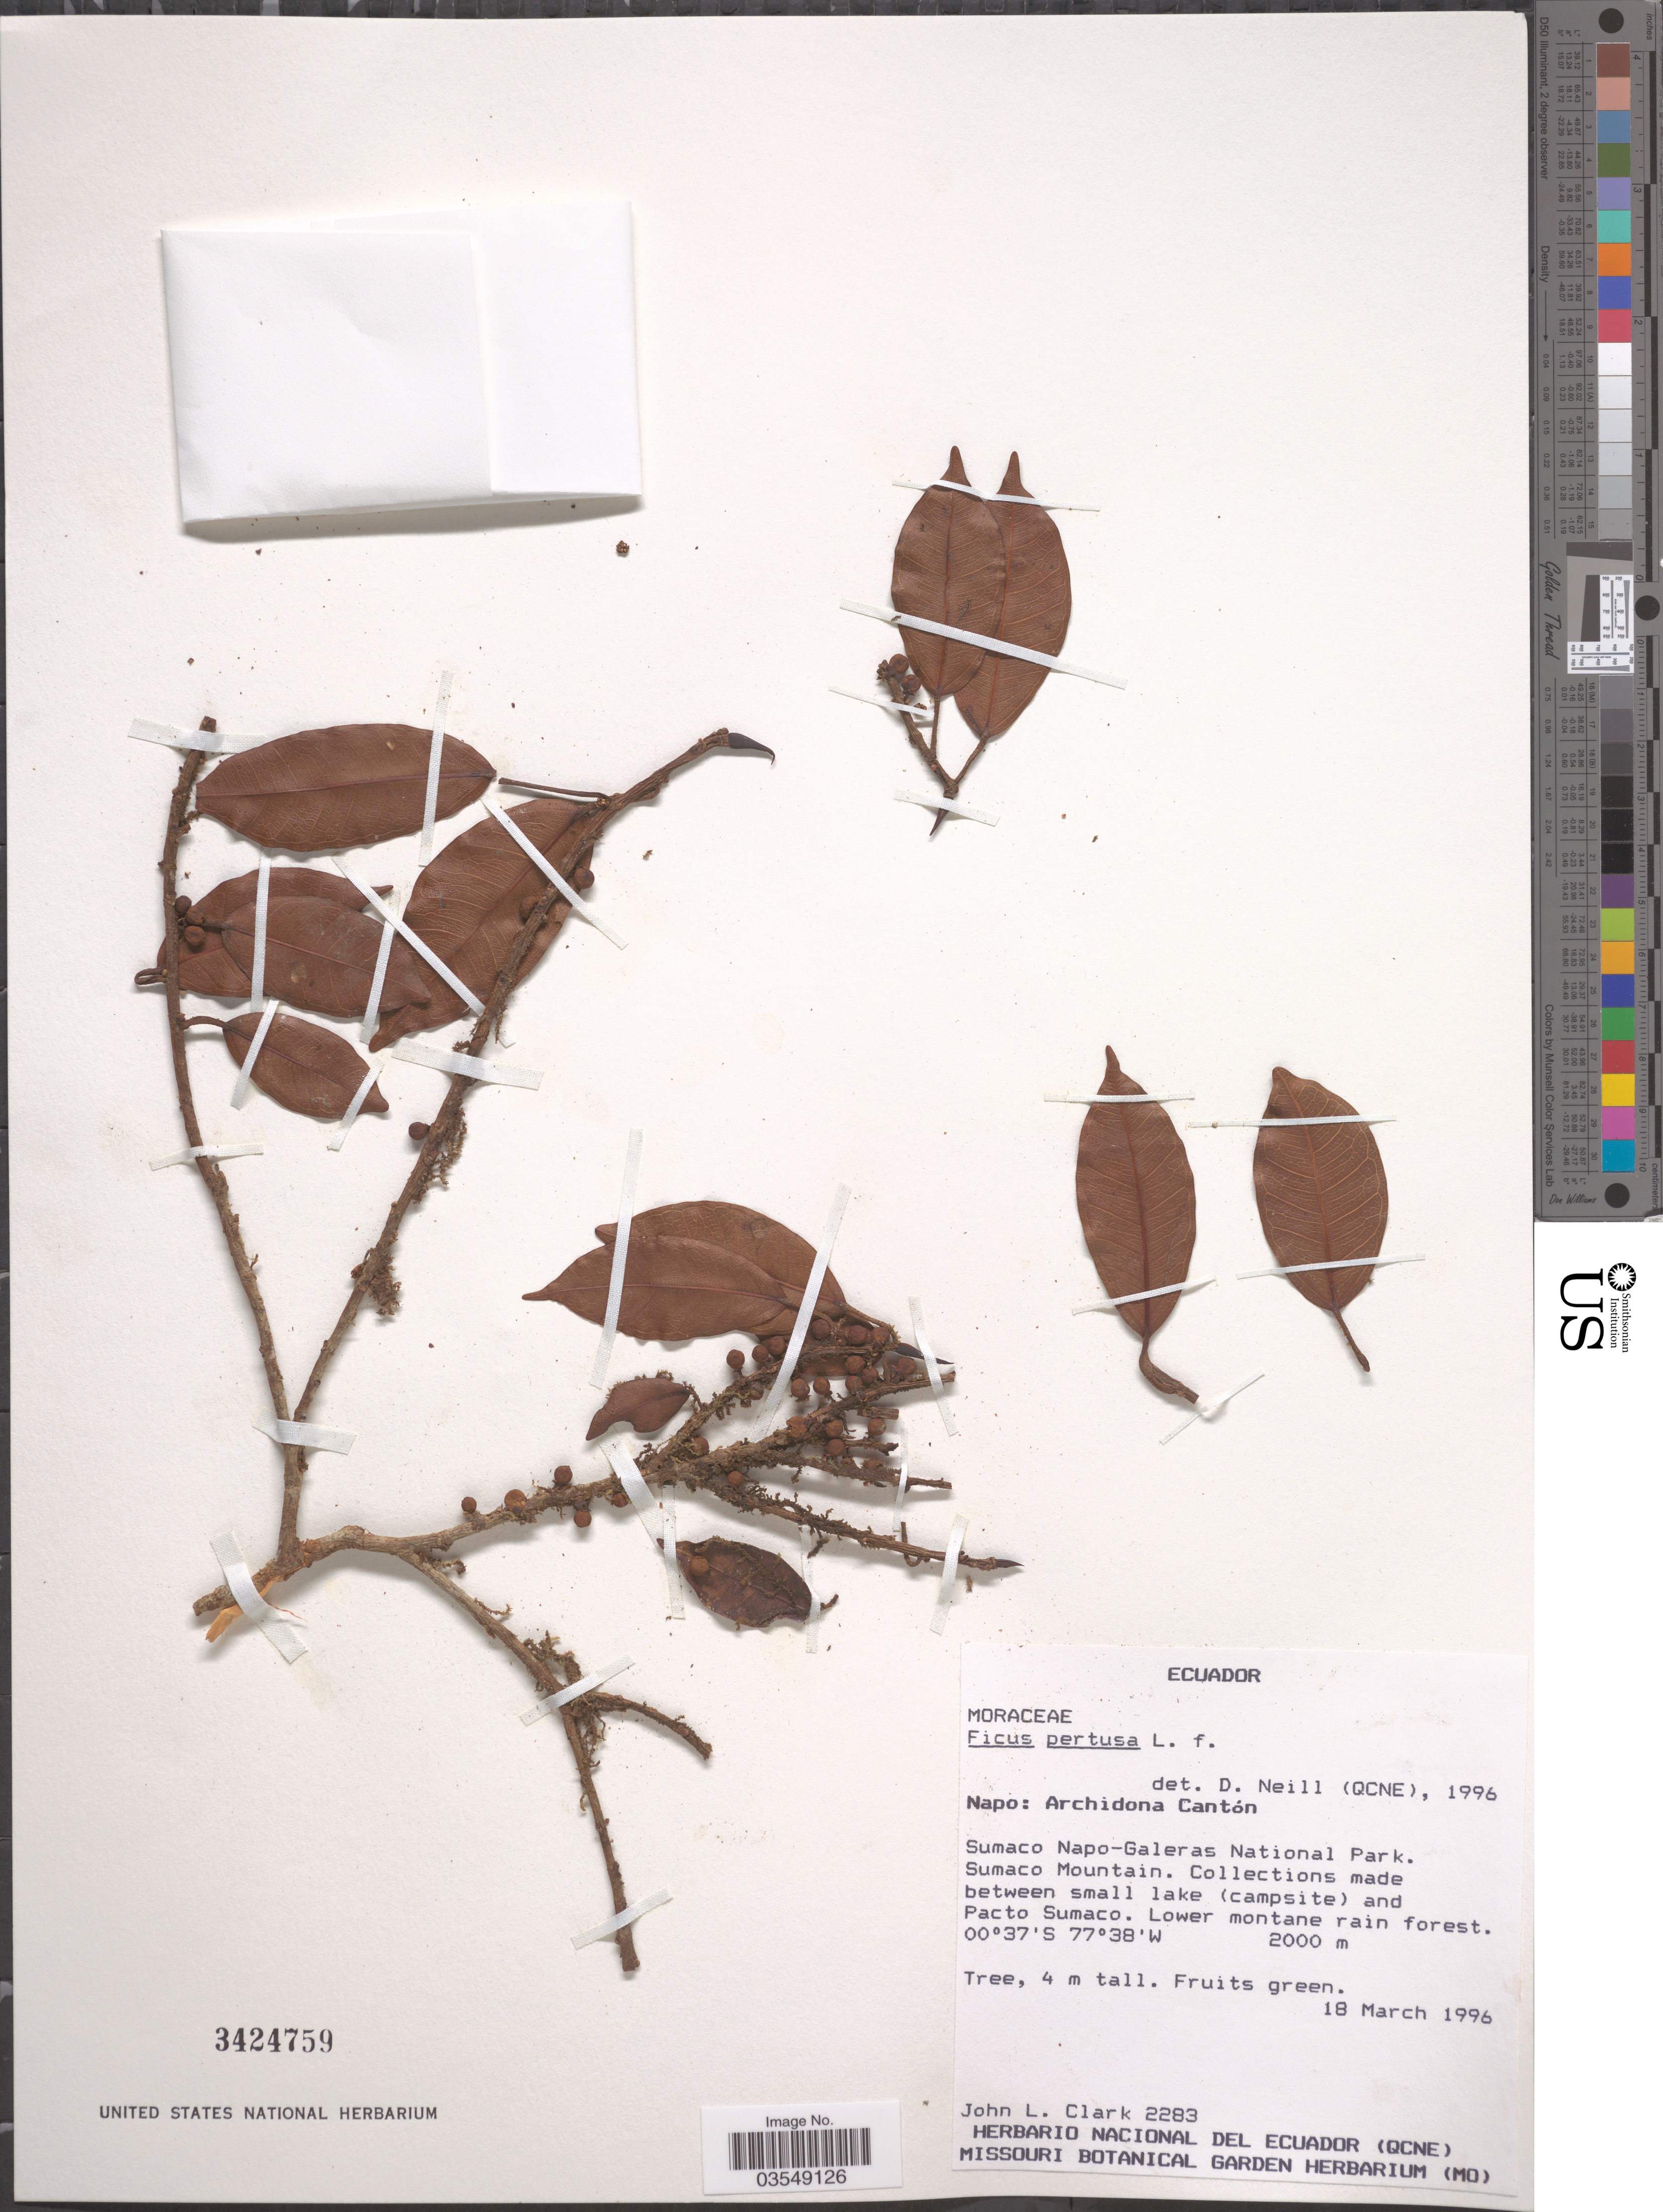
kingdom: Plantae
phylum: Tracheophyta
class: Magnoliopsida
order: Rosales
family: Moraceae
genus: Ficus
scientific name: Ficus schippii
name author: Standl.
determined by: Cardoso Pederneiras, L.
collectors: J. L. Clark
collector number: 2283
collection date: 1996-03-18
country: Ecuador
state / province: Napo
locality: Archidona Cantón. Sumaco Napo - Galeras National Park. Sumaco Mountain. Collections made between small lake (campsite) and Pacto Sumaco.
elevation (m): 2000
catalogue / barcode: US 3424759